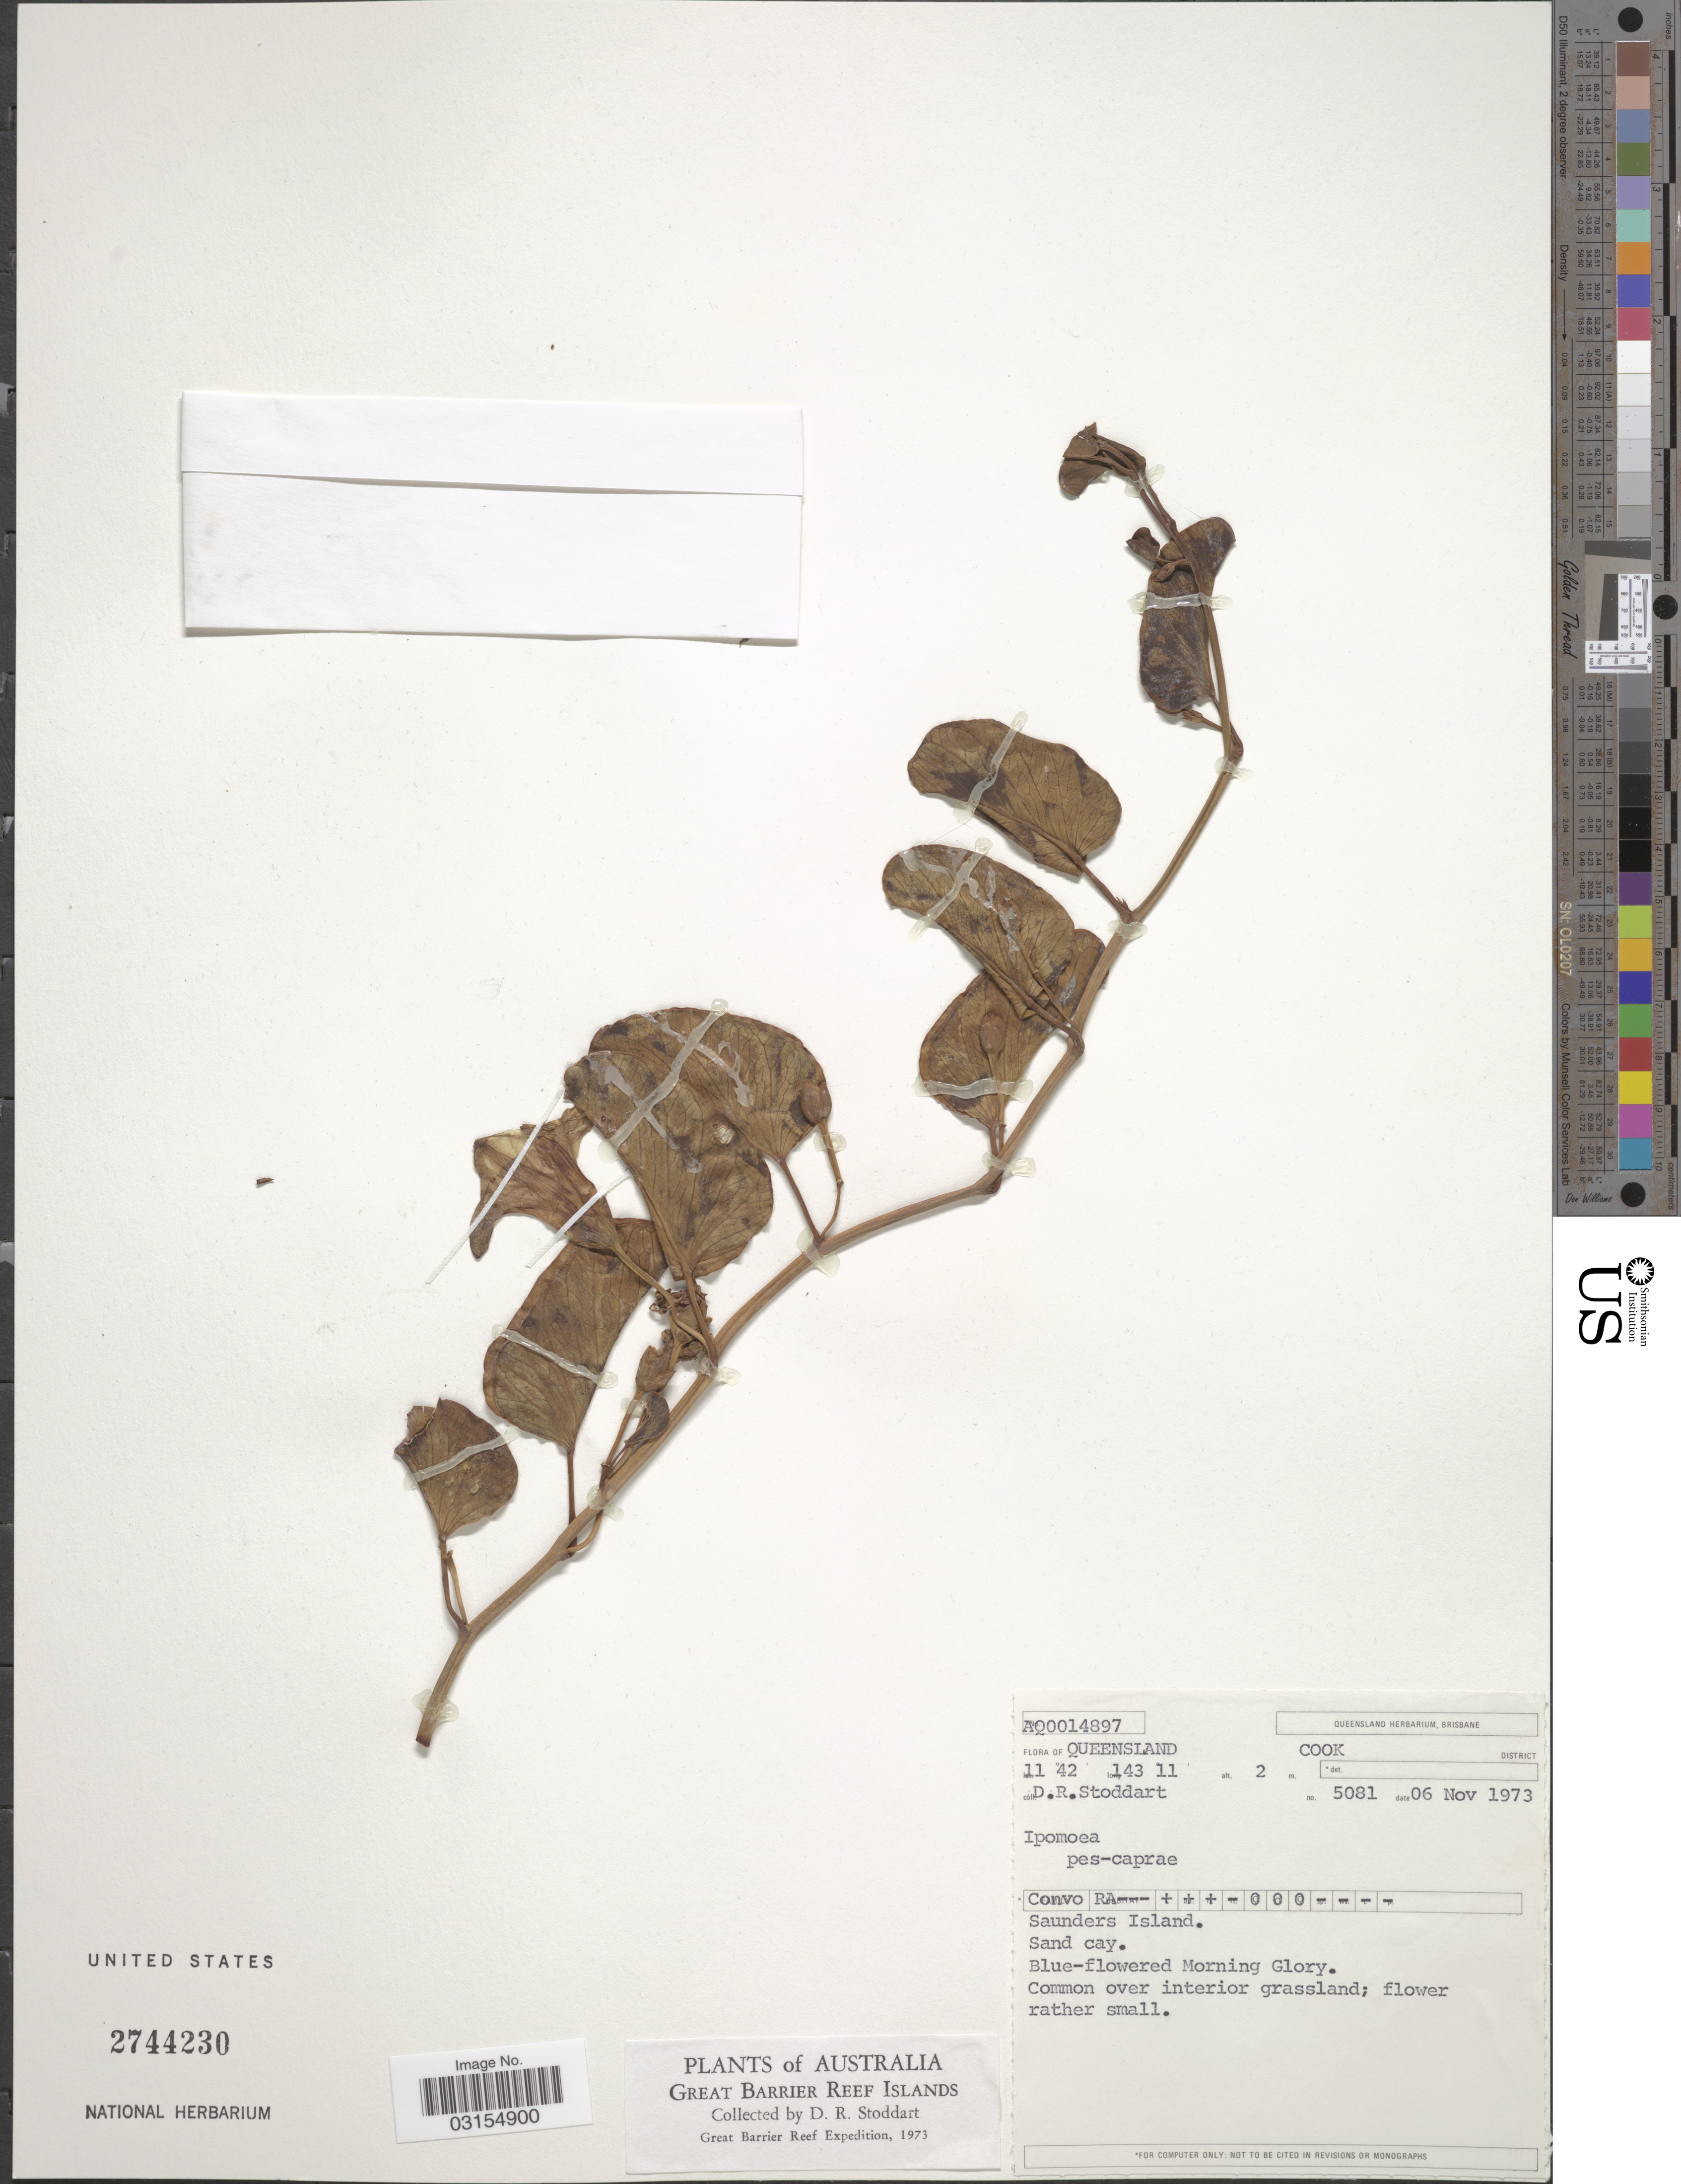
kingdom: Plantae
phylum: Tracheophyta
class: Magnoliopsida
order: Solanales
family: Convolvulaceae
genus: Ipomoea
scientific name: Ipomoea pes-caprae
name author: (L.) R. Br.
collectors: D. R. Stoddart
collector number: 5081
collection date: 1973-11-06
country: Australia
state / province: Queensland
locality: Great Barrier Reef Islands. Cook District. Saunders Island. Sand cay.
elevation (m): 2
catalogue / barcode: US 2744230